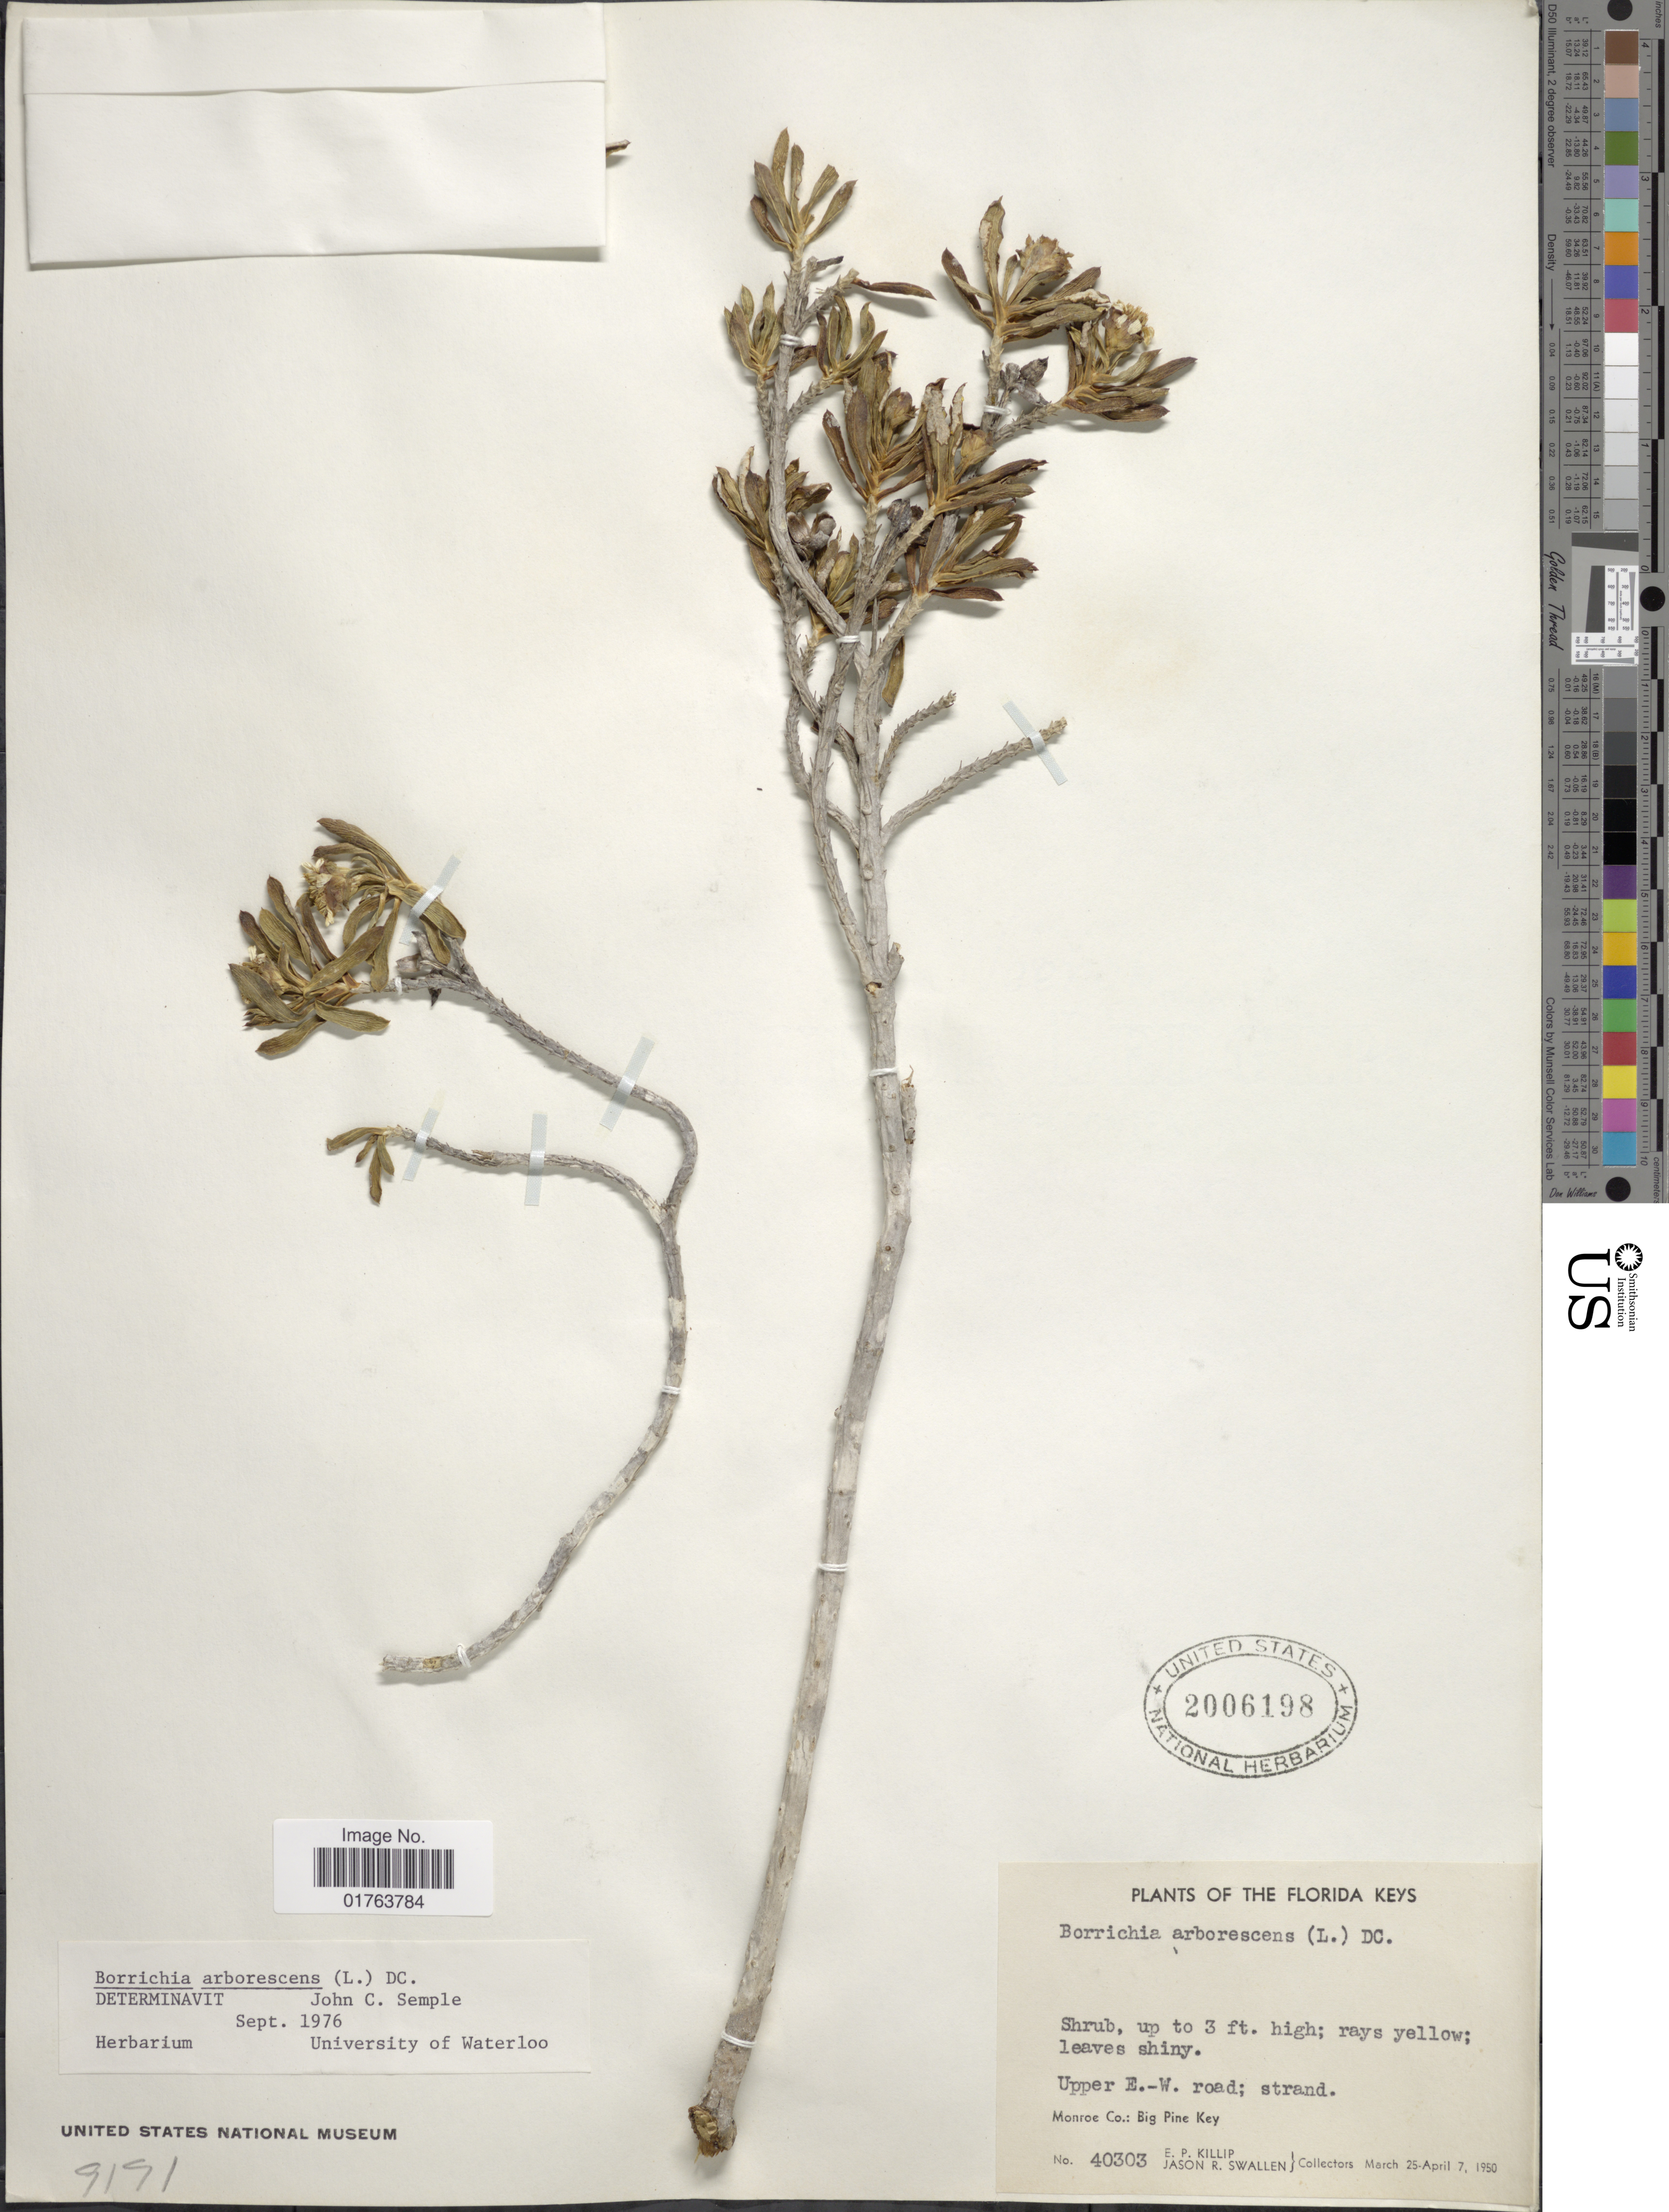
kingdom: Plantae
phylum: Tracheophyta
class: Magnoliopsida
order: Asterales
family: Asteraceae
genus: Borrichia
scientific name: Borrichia arborescens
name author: (L.) DC.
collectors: E. P. Killip & J. R. Swallen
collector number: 40303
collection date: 1950-03-25/1950-05-07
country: United States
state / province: Florida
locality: The Florida Keys, Upper E. -W. road, Monroe Co.: Big Pine Key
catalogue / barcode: US 2006198